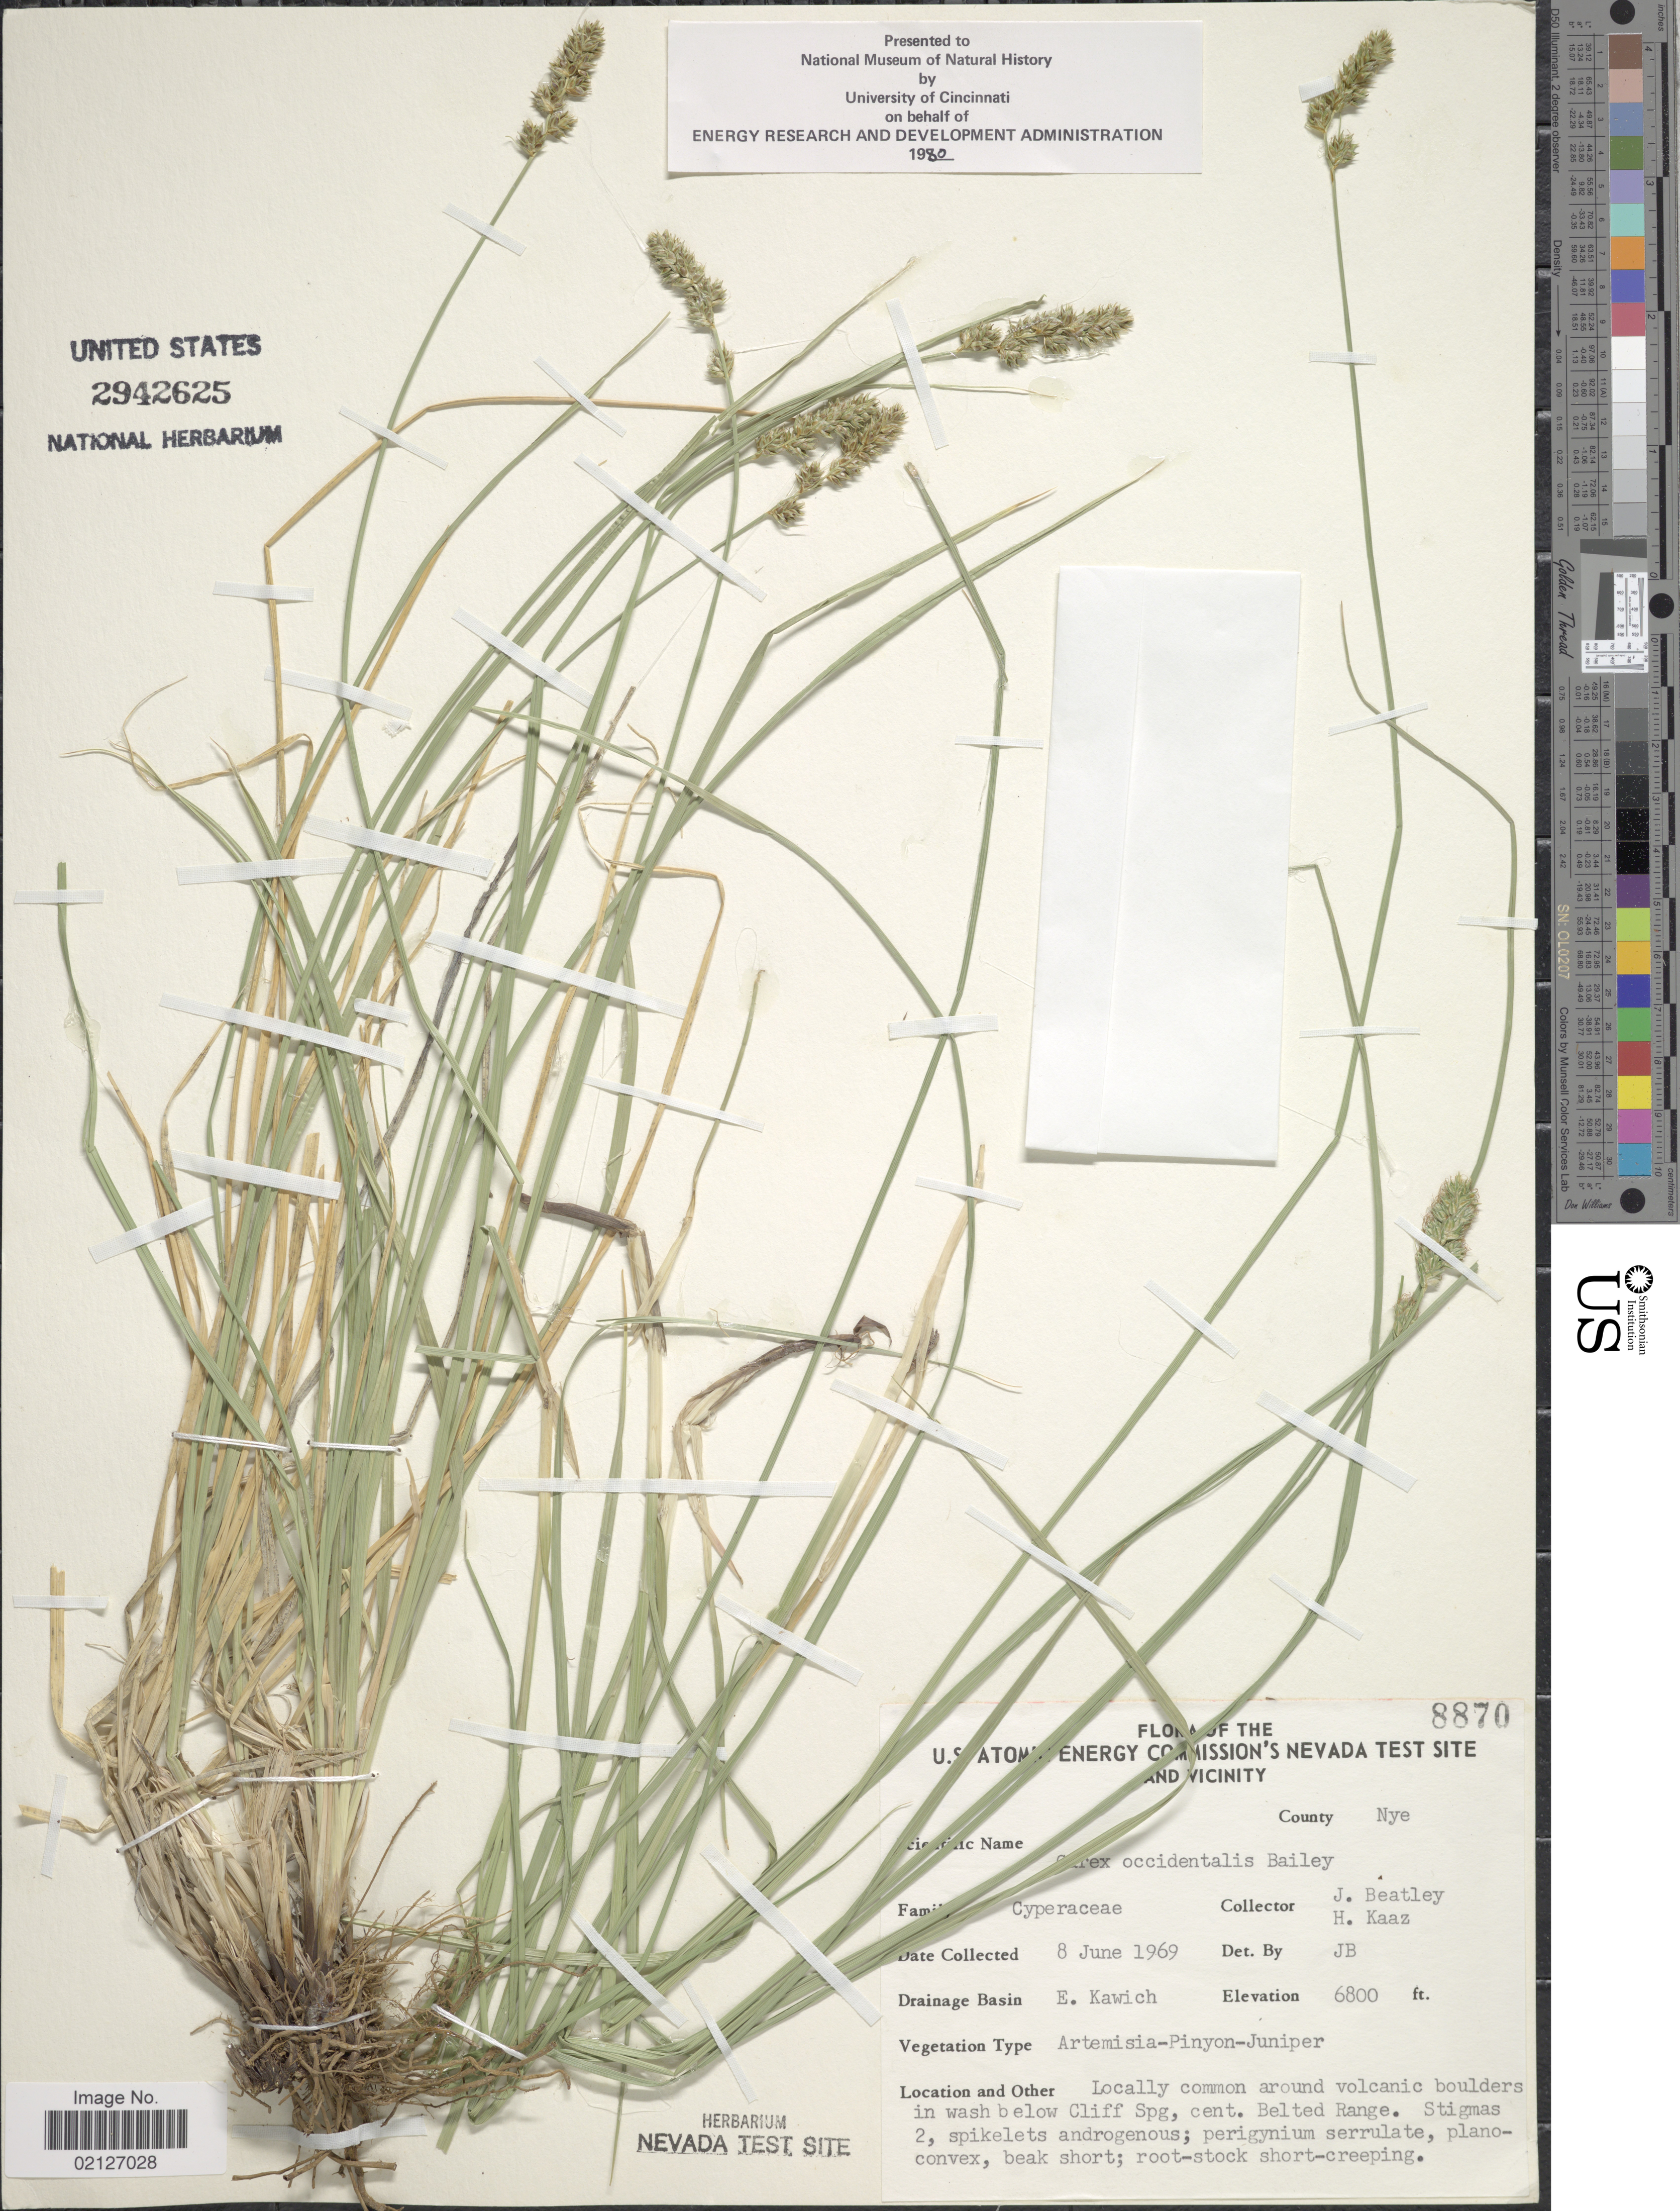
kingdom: Plantae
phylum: Tracheophyta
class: Liliopsida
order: Poales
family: Cyperaceae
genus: Carex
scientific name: Carex occidentalis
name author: L.H. Bailey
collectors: J. C. Beatley & H. Kaaz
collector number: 8870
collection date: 1969-06-08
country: United States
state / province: Nevada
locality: Nevada Test Site and Vicinity, County Nye, around volcanic boulders in wash below Cliff Spg, cent. Belted Range, E. Kawich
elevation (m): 2073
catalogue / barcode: US 2942625